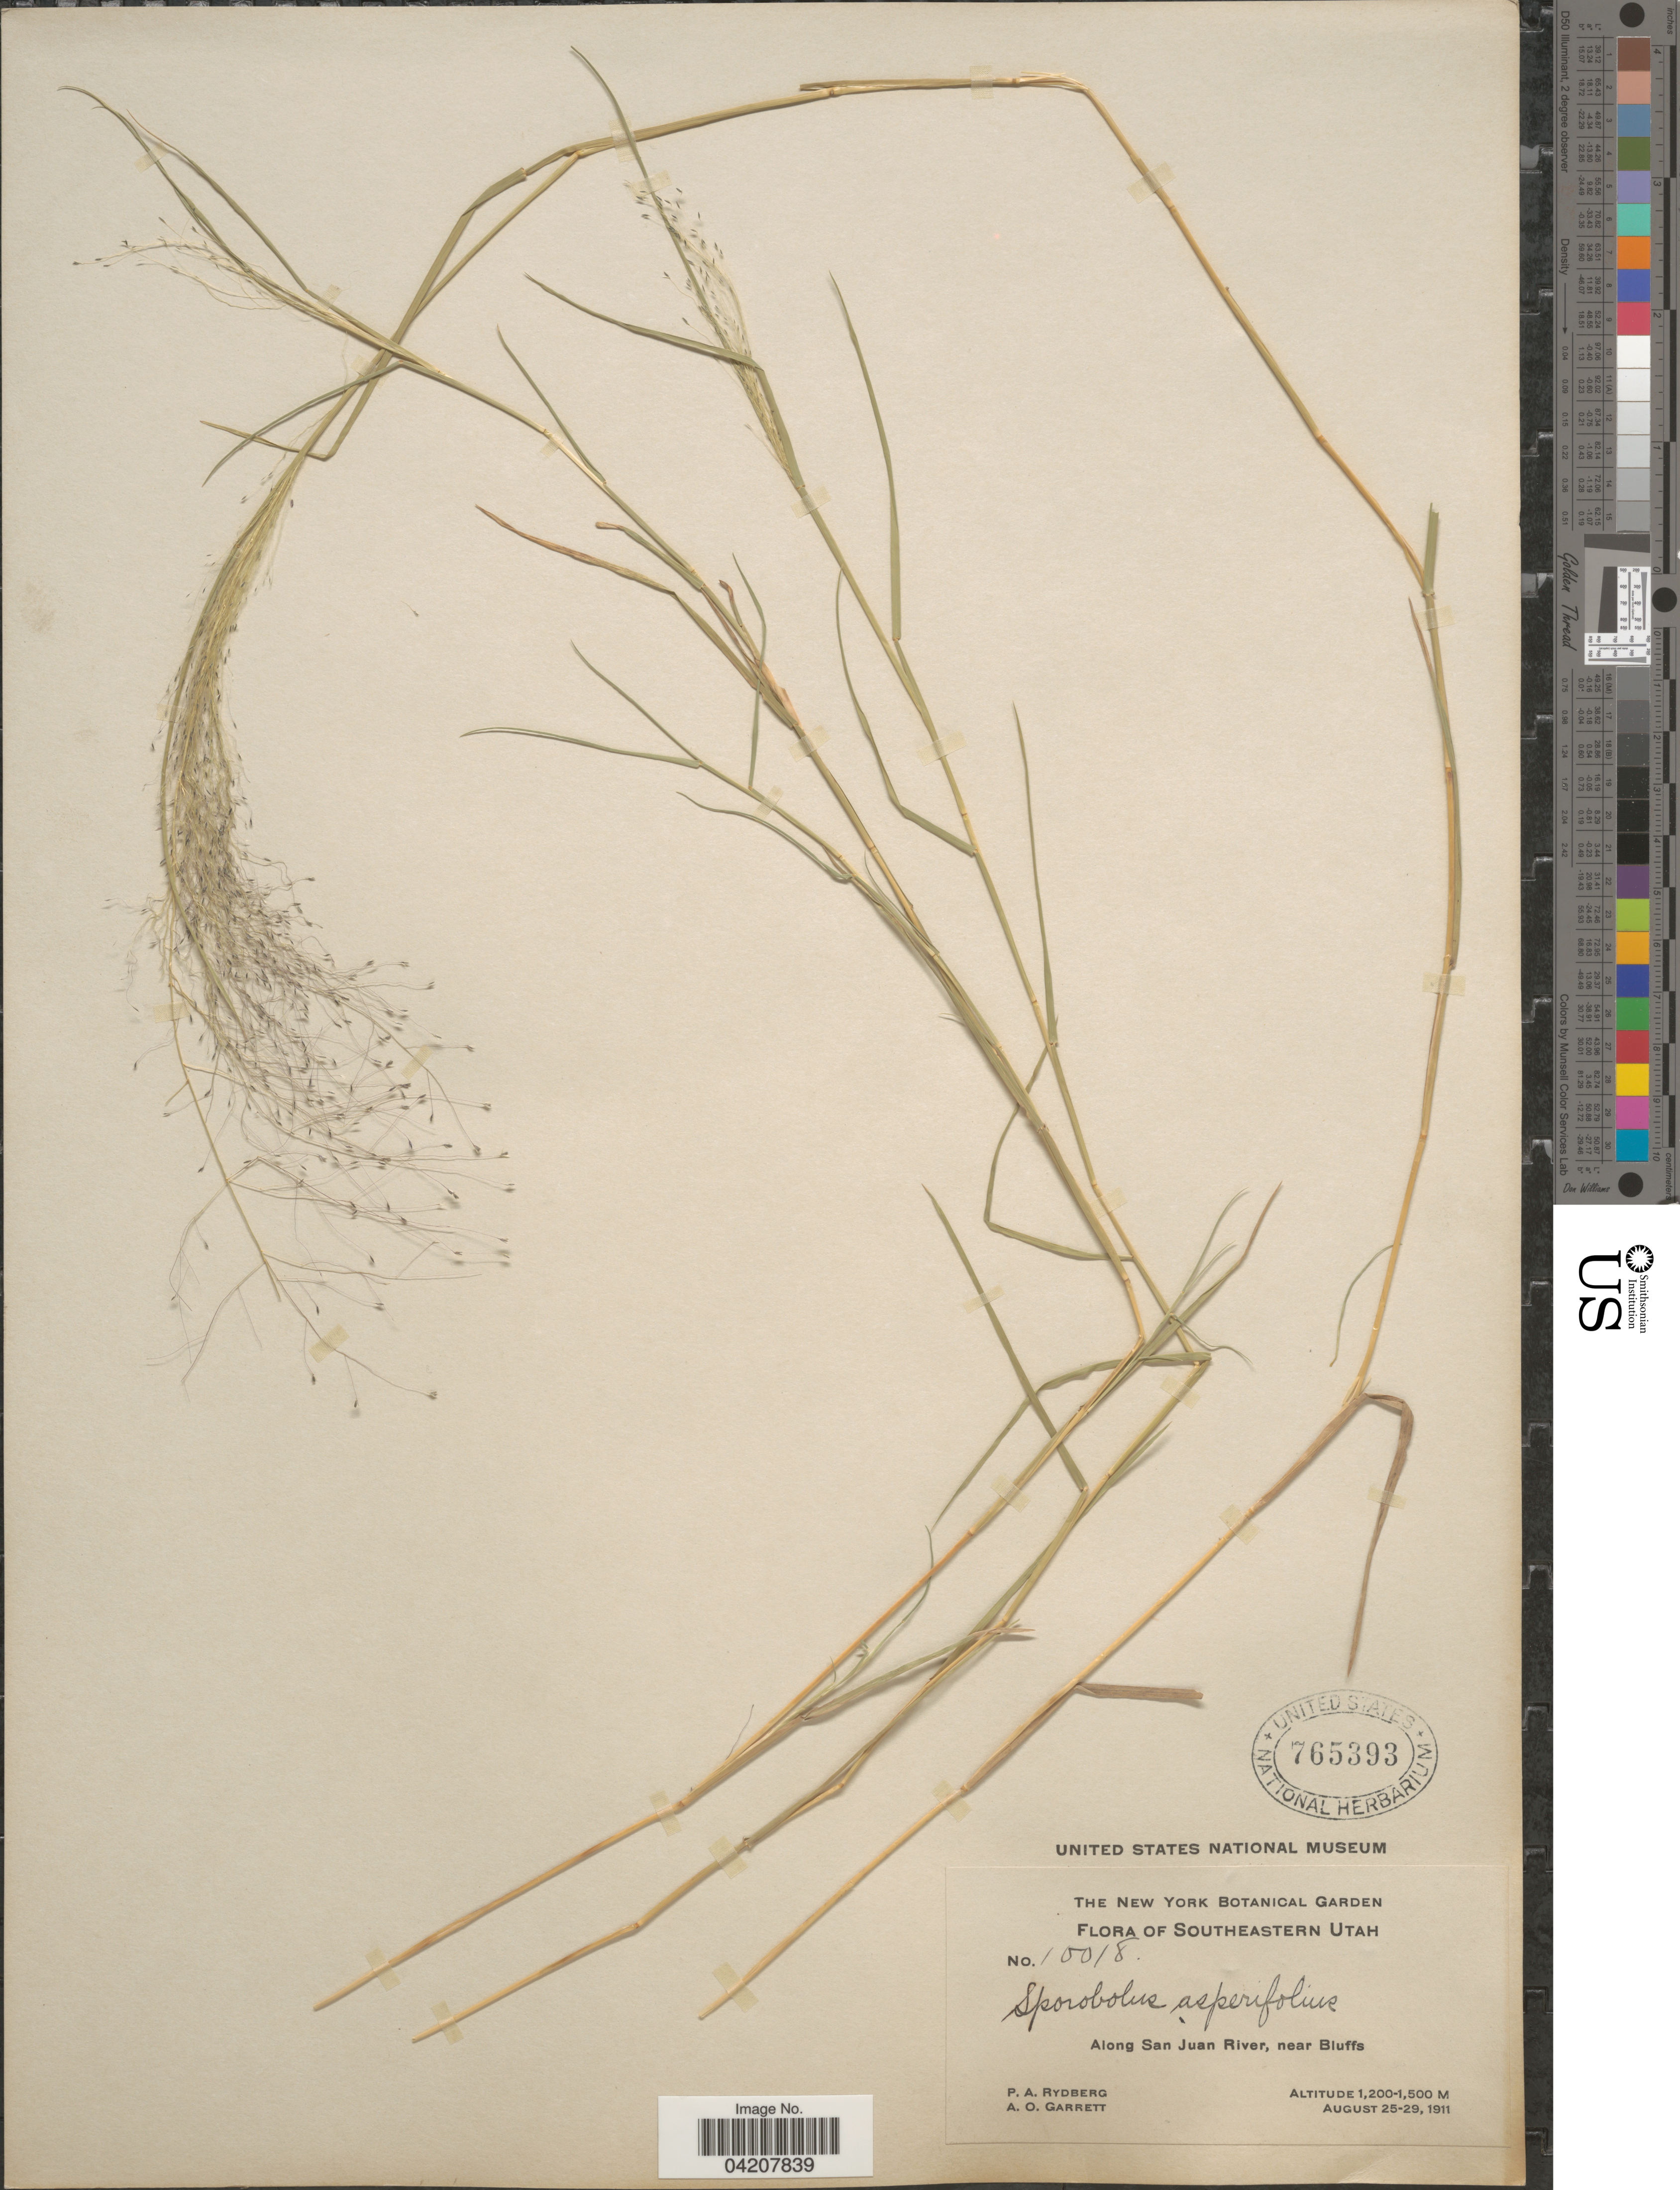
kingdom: Plantae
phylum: Tracheophyta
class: Liliopsida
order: Poales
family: Poaceae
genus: Muhlenbergia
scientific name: Muhlenbergia asperifolia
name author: (Nees & Meyen ex Trin.) Parodi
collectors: P. A. Rydberg & A. O. Garrett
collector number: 10018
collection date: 1911-08-25/1911-08-29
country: United States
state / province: Utah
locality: Southeastern Utah. Along San Juan River, near Bluffs.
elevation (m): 1200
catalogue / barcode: US 765393